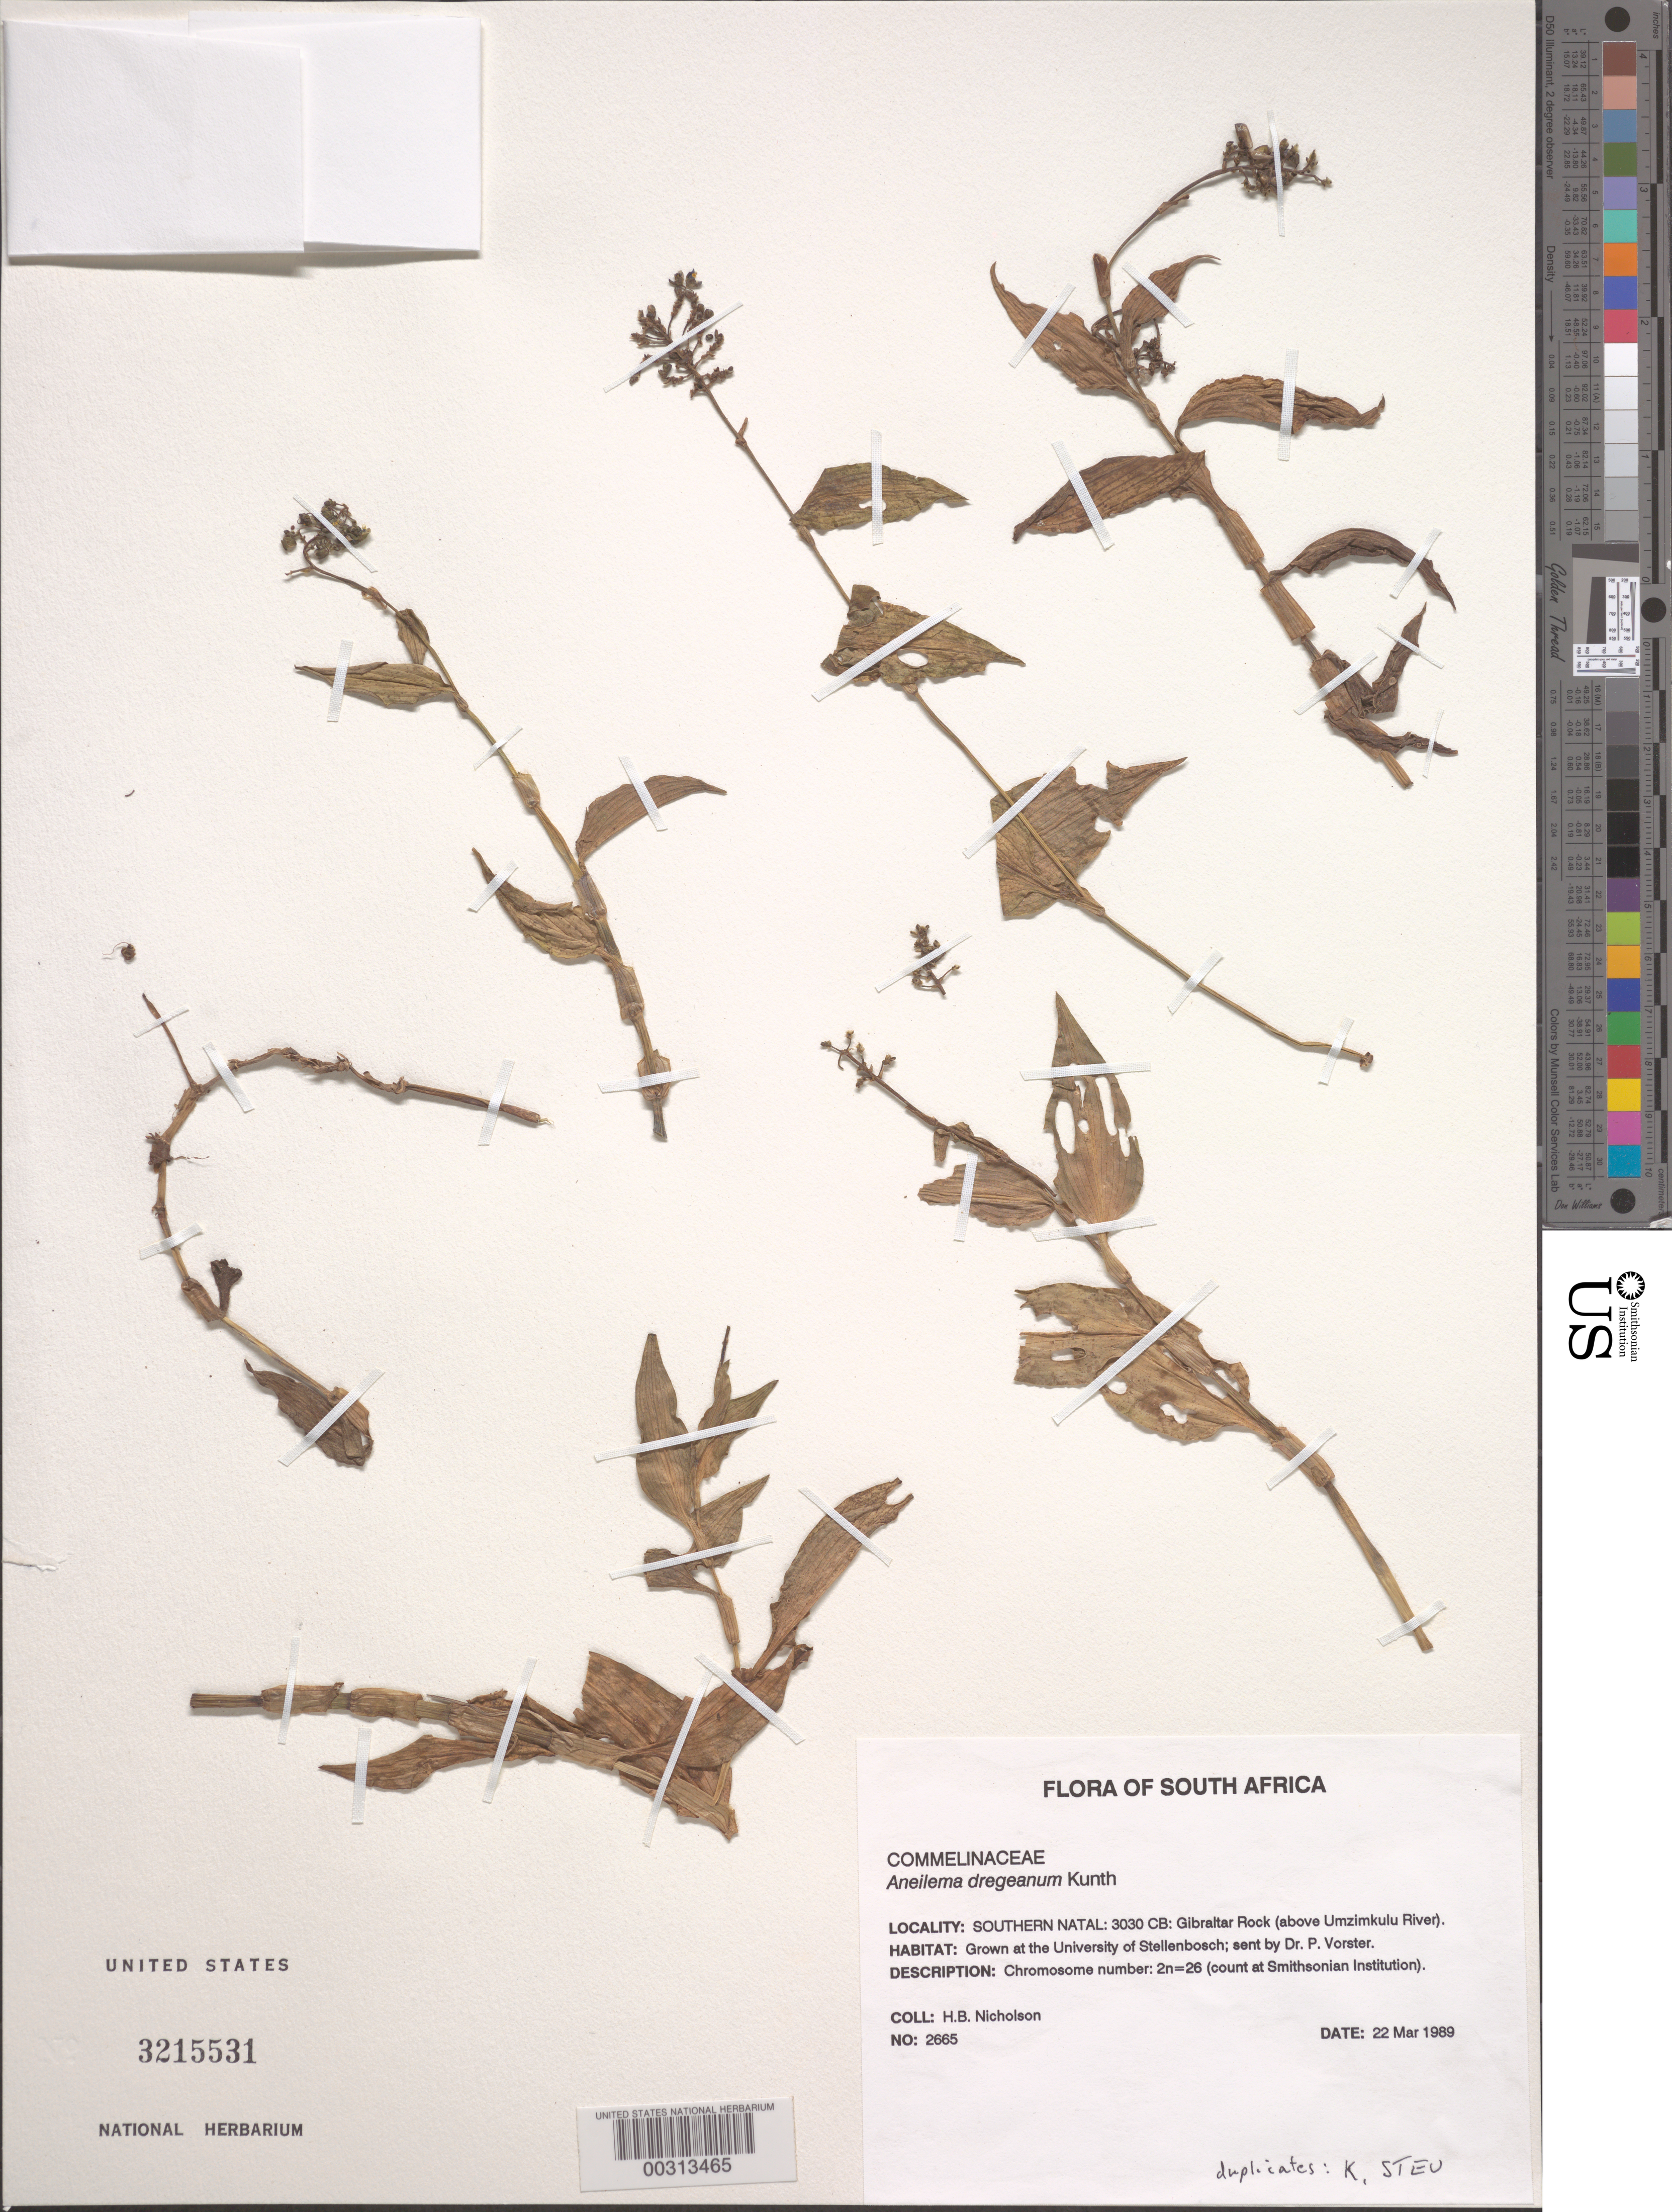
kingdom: Plantae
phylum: Tracheophyta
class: Liliopsida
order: Commelinales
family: Commelinaceae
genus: Aneilema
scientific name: Aneilema dregeanum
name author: Kunth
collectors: H. Nicholson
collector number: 2665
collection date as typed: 22 Mar 1989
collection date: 1989-03-22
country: South Africa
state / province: KwaZulu-Natal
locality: Gibraltar rock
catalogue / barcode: US 3215531